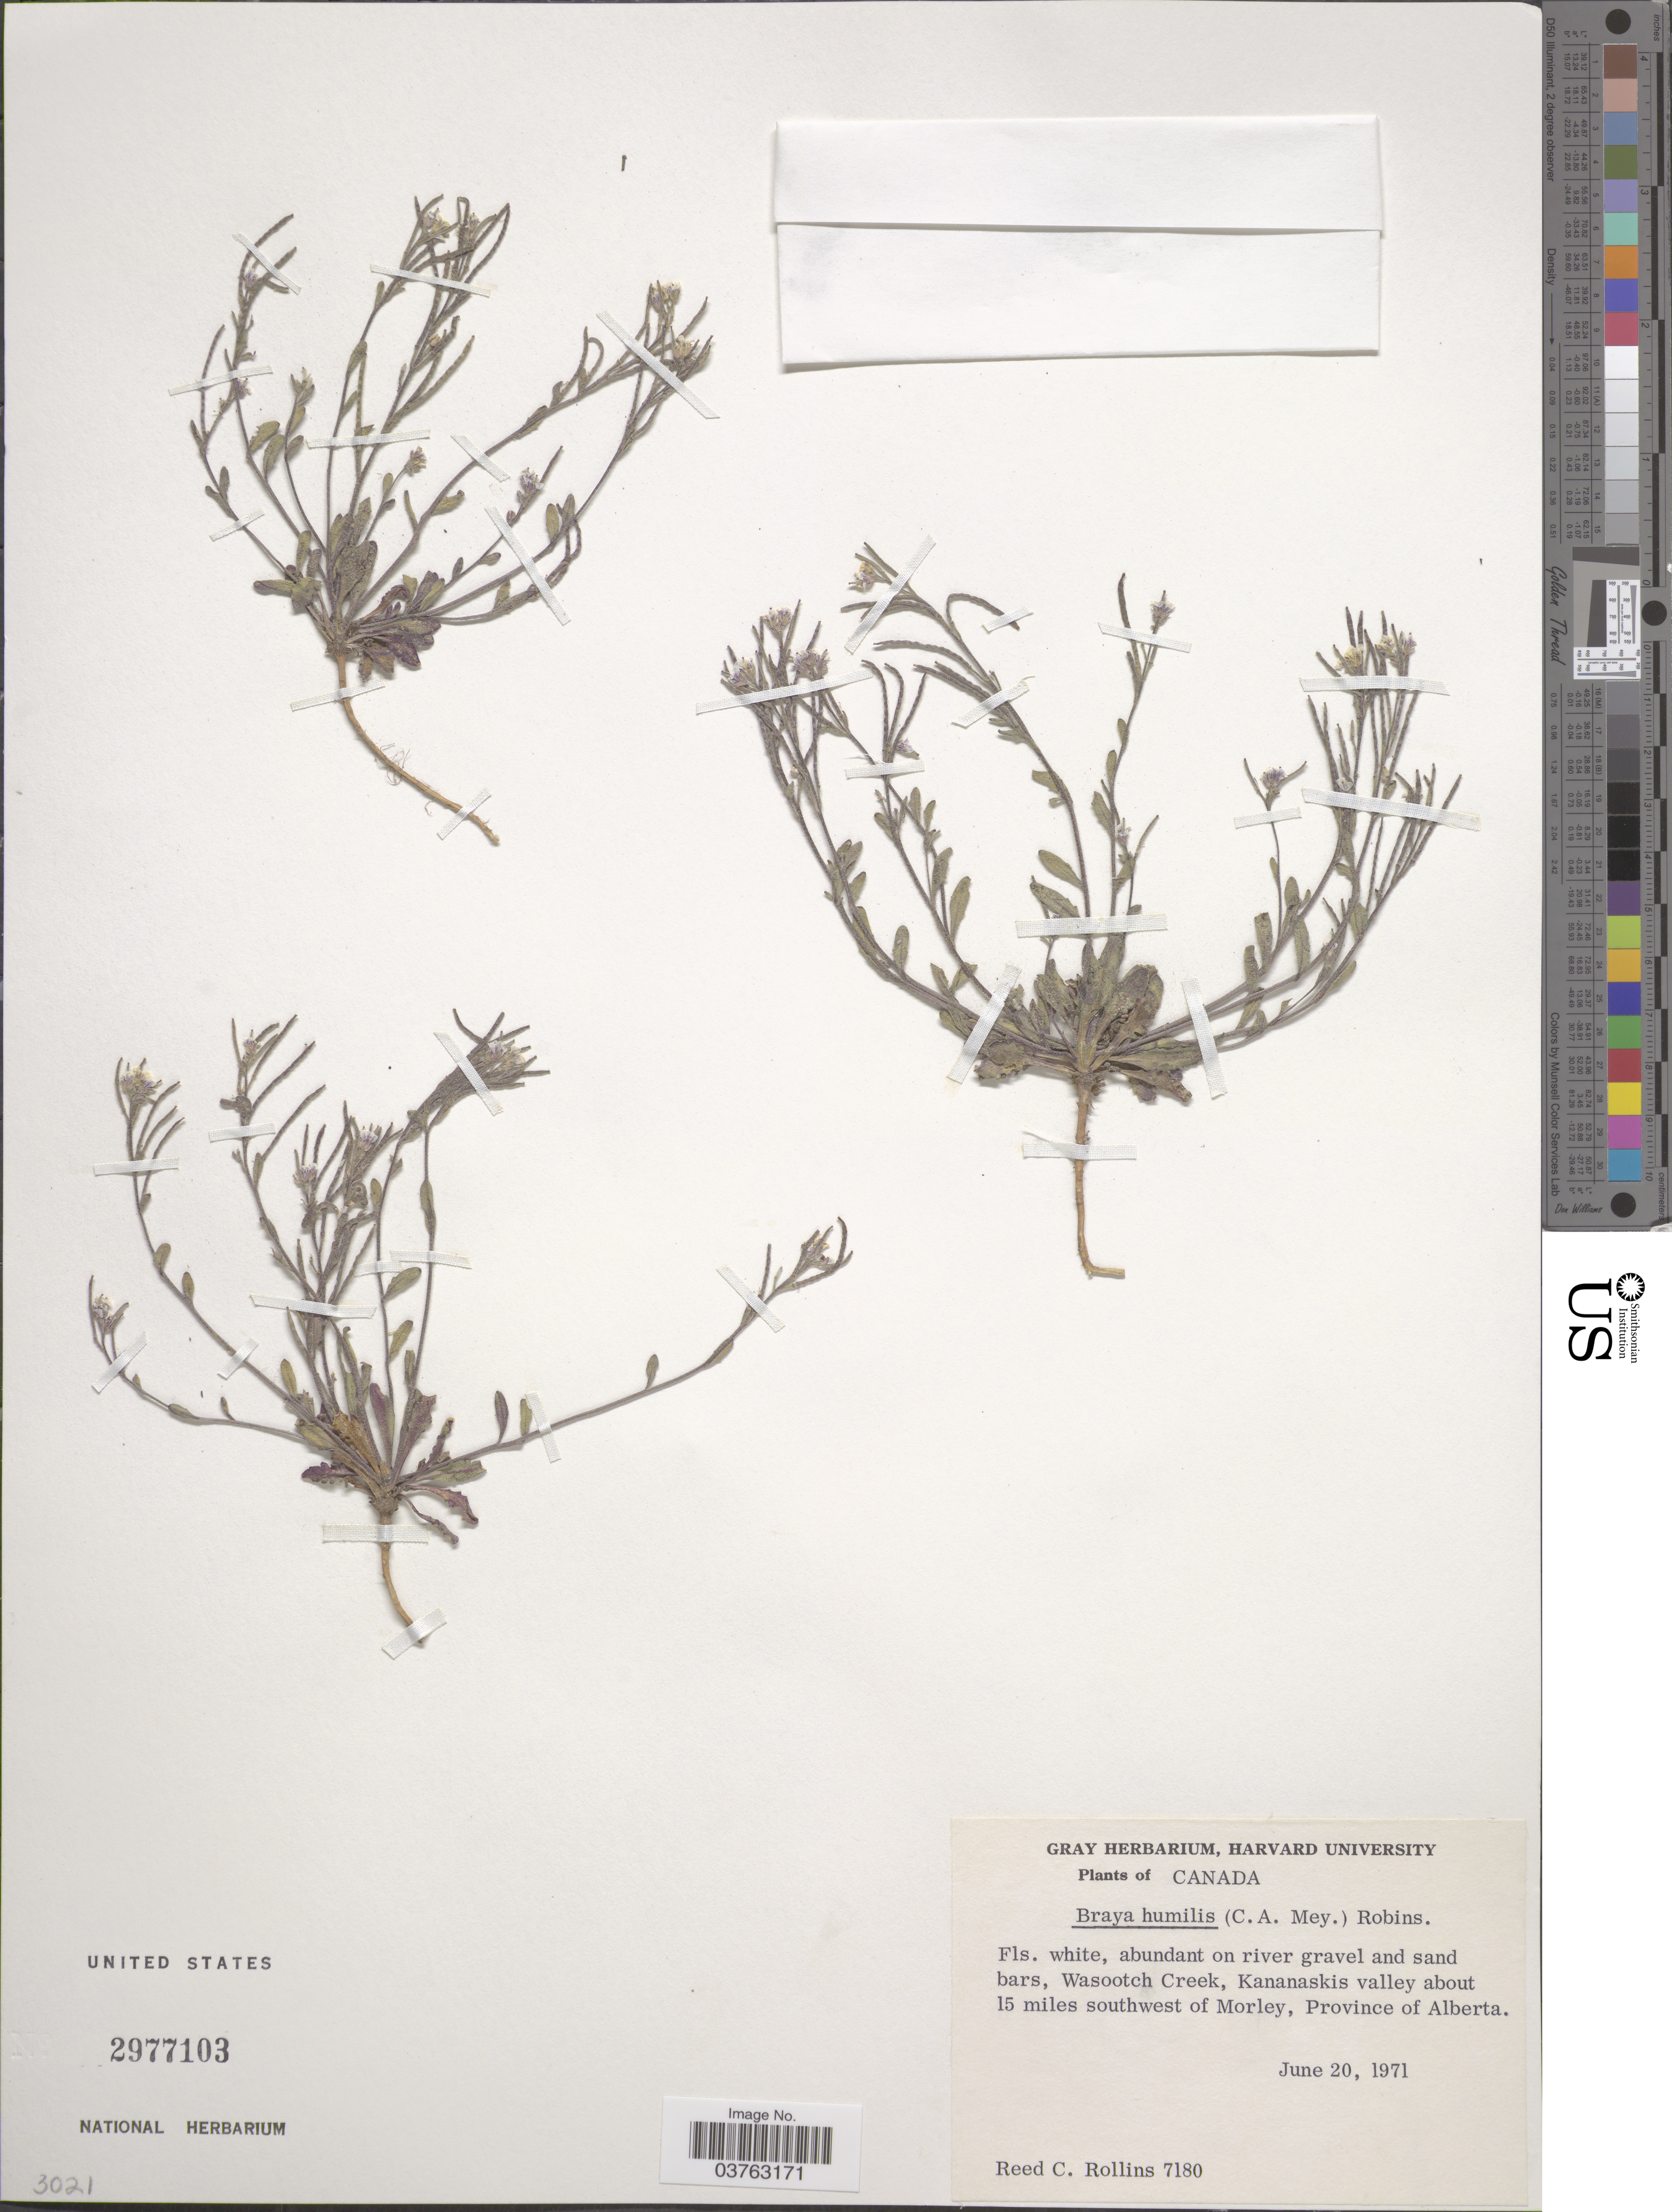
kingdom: Plantae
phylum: Tracheophyta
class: Magnoliopsida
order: Brassicales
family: Brassicaceae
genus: Neotorularia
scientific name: Neotorularia humilis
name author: (C.A. Mey.) Hedge & J. Léonard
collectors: R. C. Rollins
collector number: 7180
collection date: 1971-06-20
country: Canada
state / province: Alberta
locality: Abundant on river gravel and sand bars, Wasootch Creek, Kananaskis valley about 15 miles southwest of Morley.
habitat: abundant on river gravel and sand bars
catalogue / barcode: US 2977103